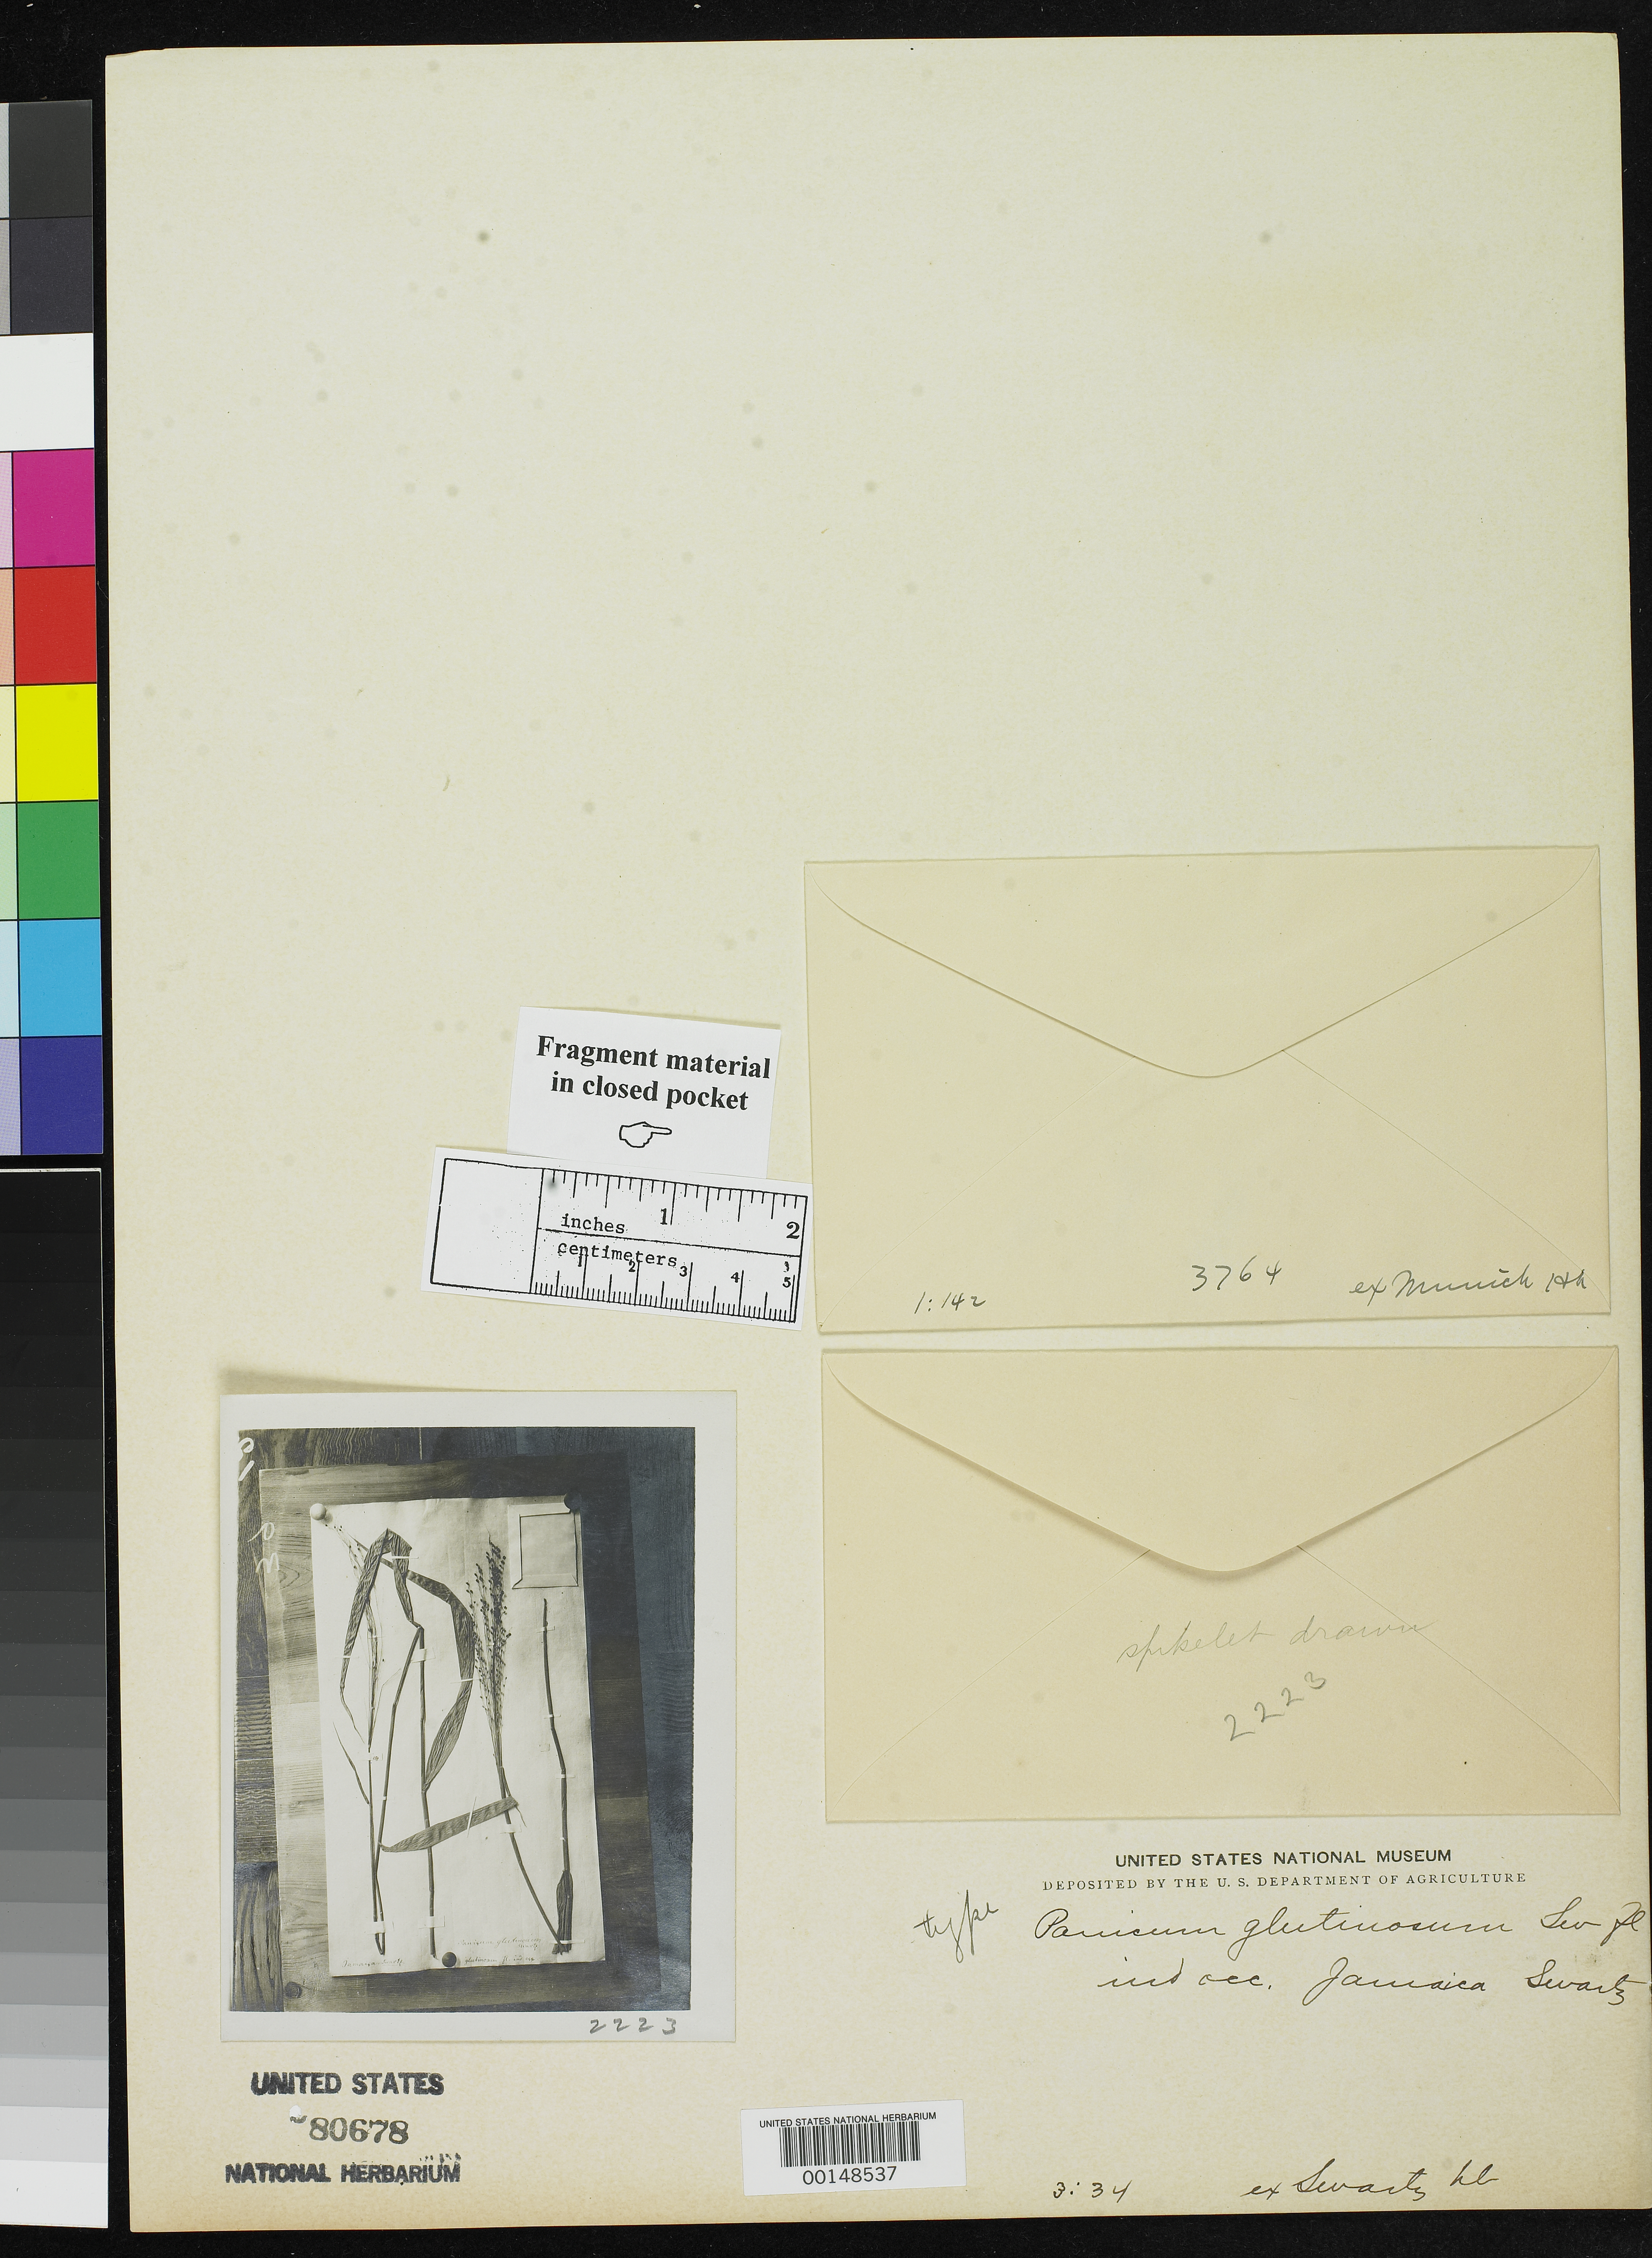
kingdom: Plantae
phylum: Tracheophyta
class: Liliopsida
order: Poales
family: Poaceae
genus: Panicum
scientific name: Panicum glutinosum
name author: Sw.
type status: Type Fragment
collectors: O. P. Swartz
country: Jamaica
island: Greater Antilles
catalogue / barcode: US 80678